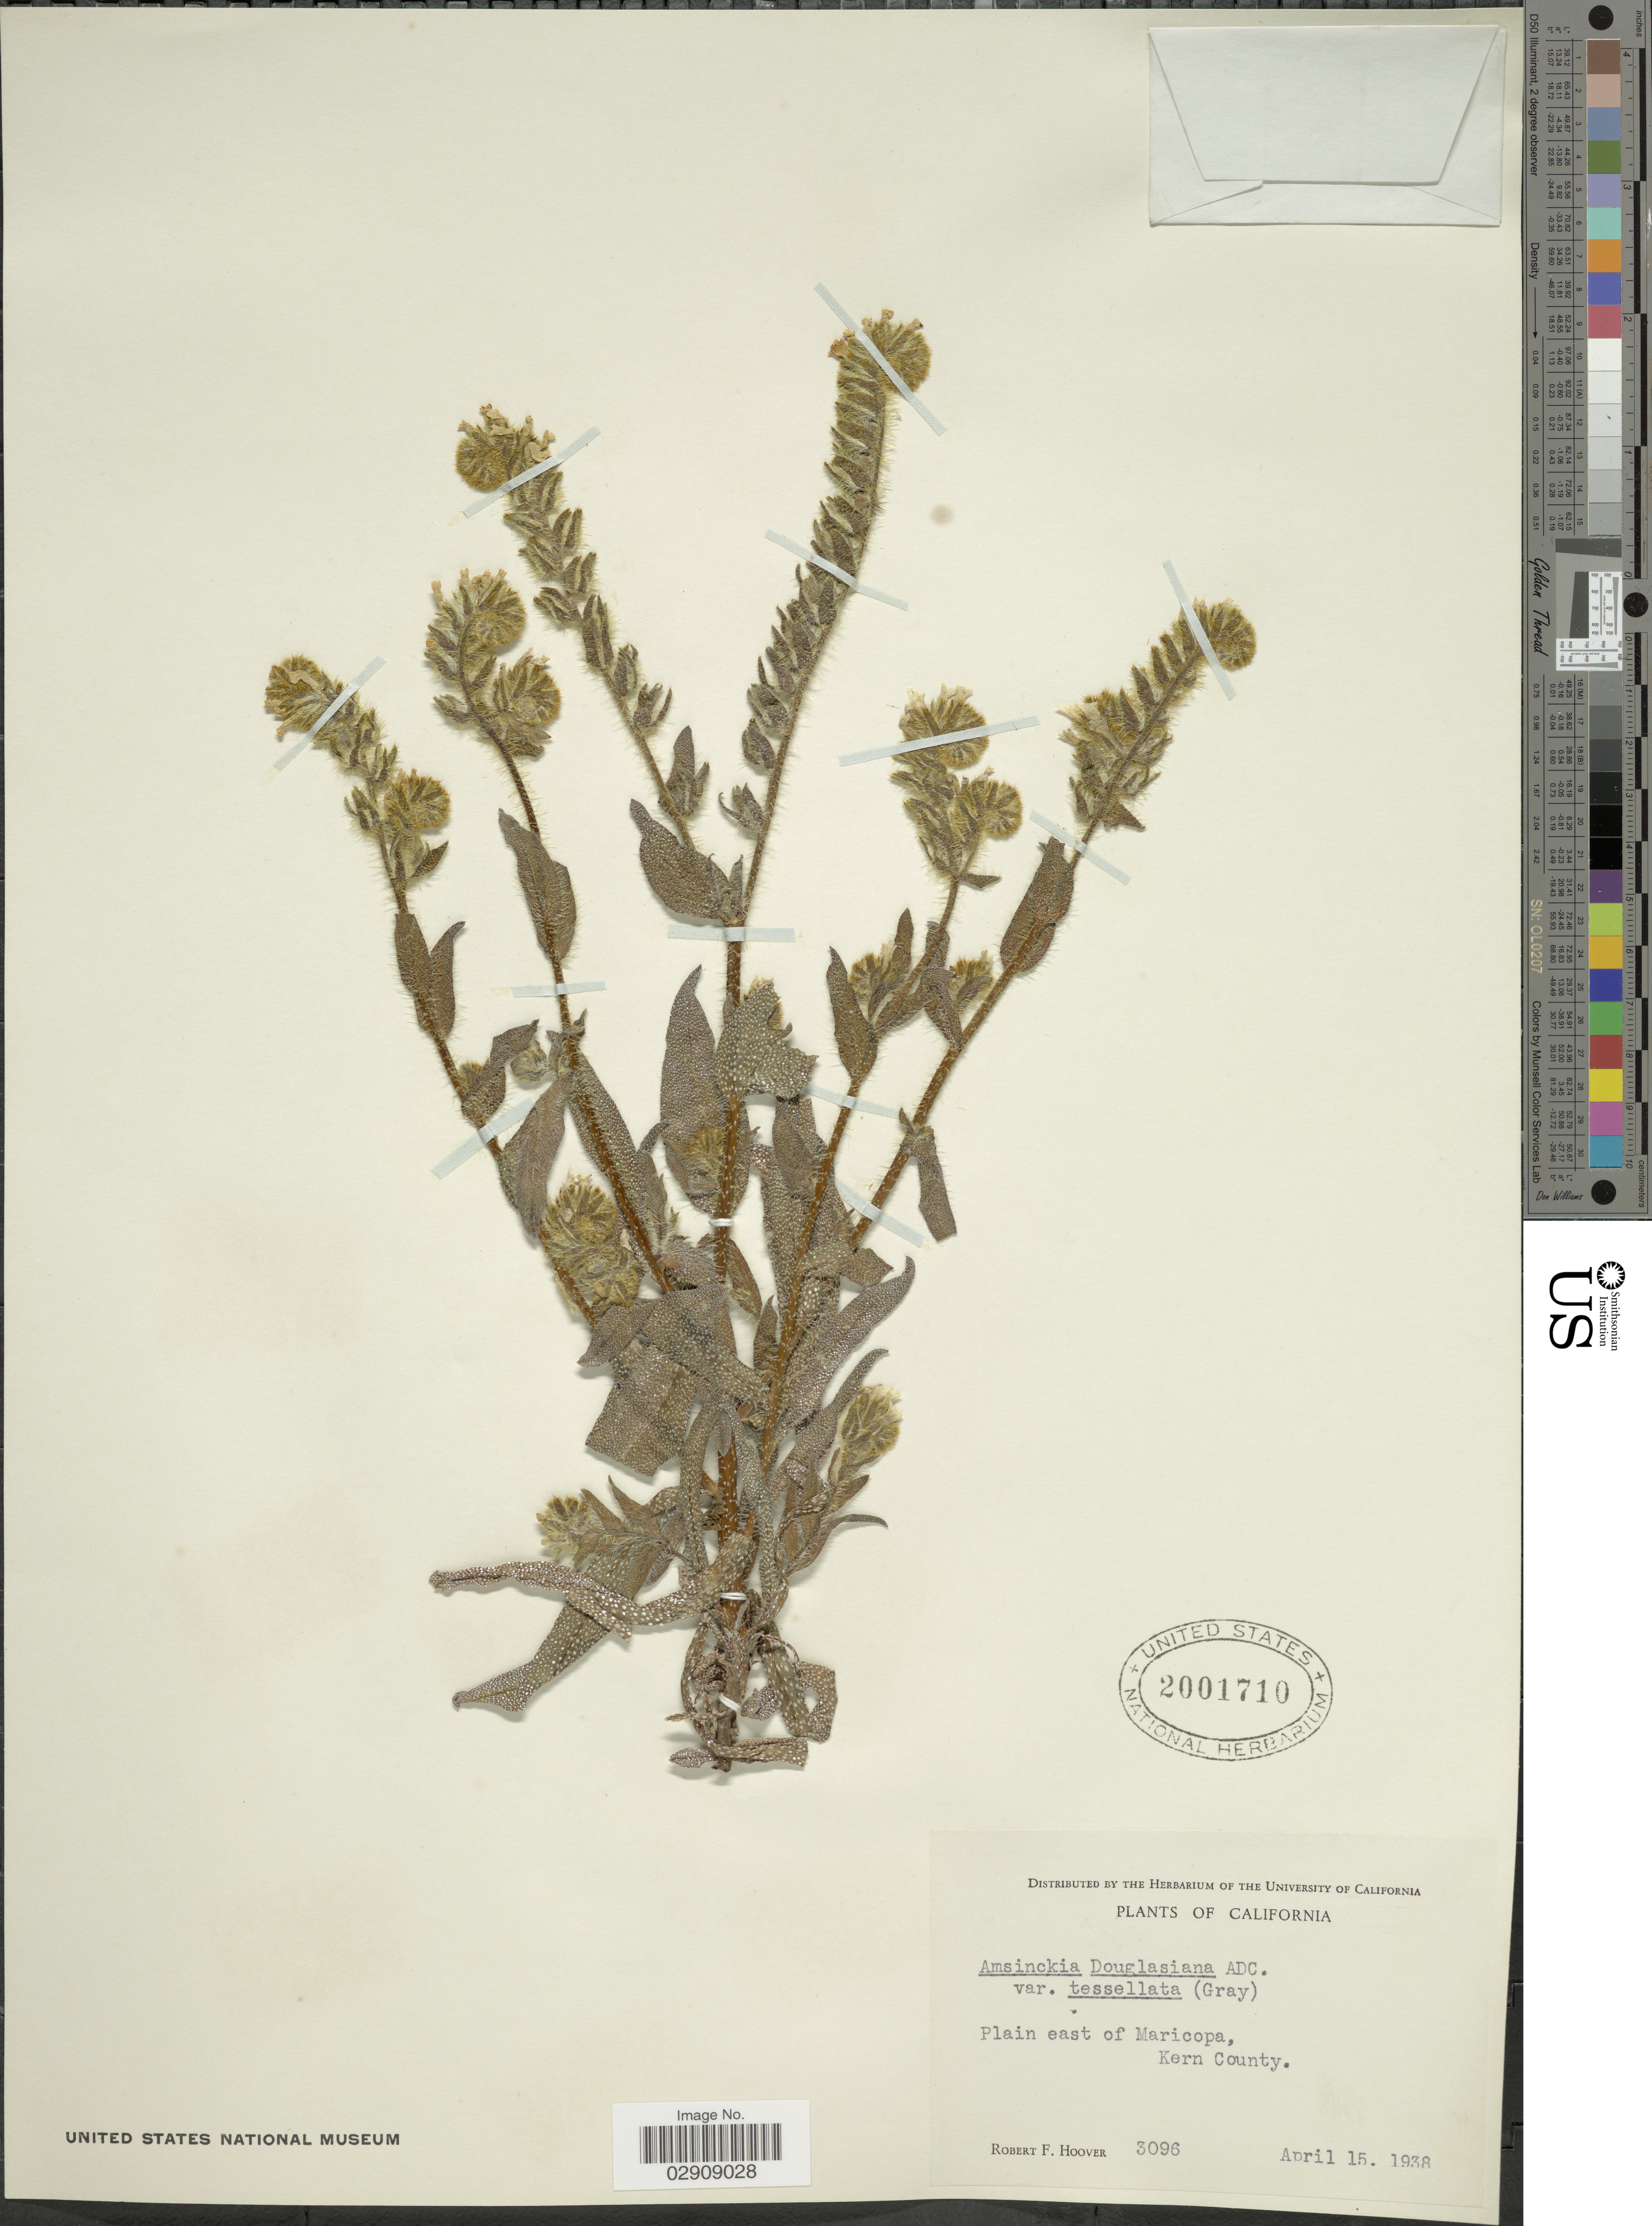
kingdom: Plantae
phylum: Tracheophyta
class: Magnoliopsida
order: Boraginales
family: Boraginaceae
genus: Amsinckia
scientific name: Amsinckia douglasiana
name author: A. DC.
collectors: R. F. Hoover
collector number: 3096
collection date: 1938-04-15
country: United States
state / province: California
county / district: Kern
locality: Plain east of Maricopa, Kern County. California.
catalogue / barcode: US 2001710